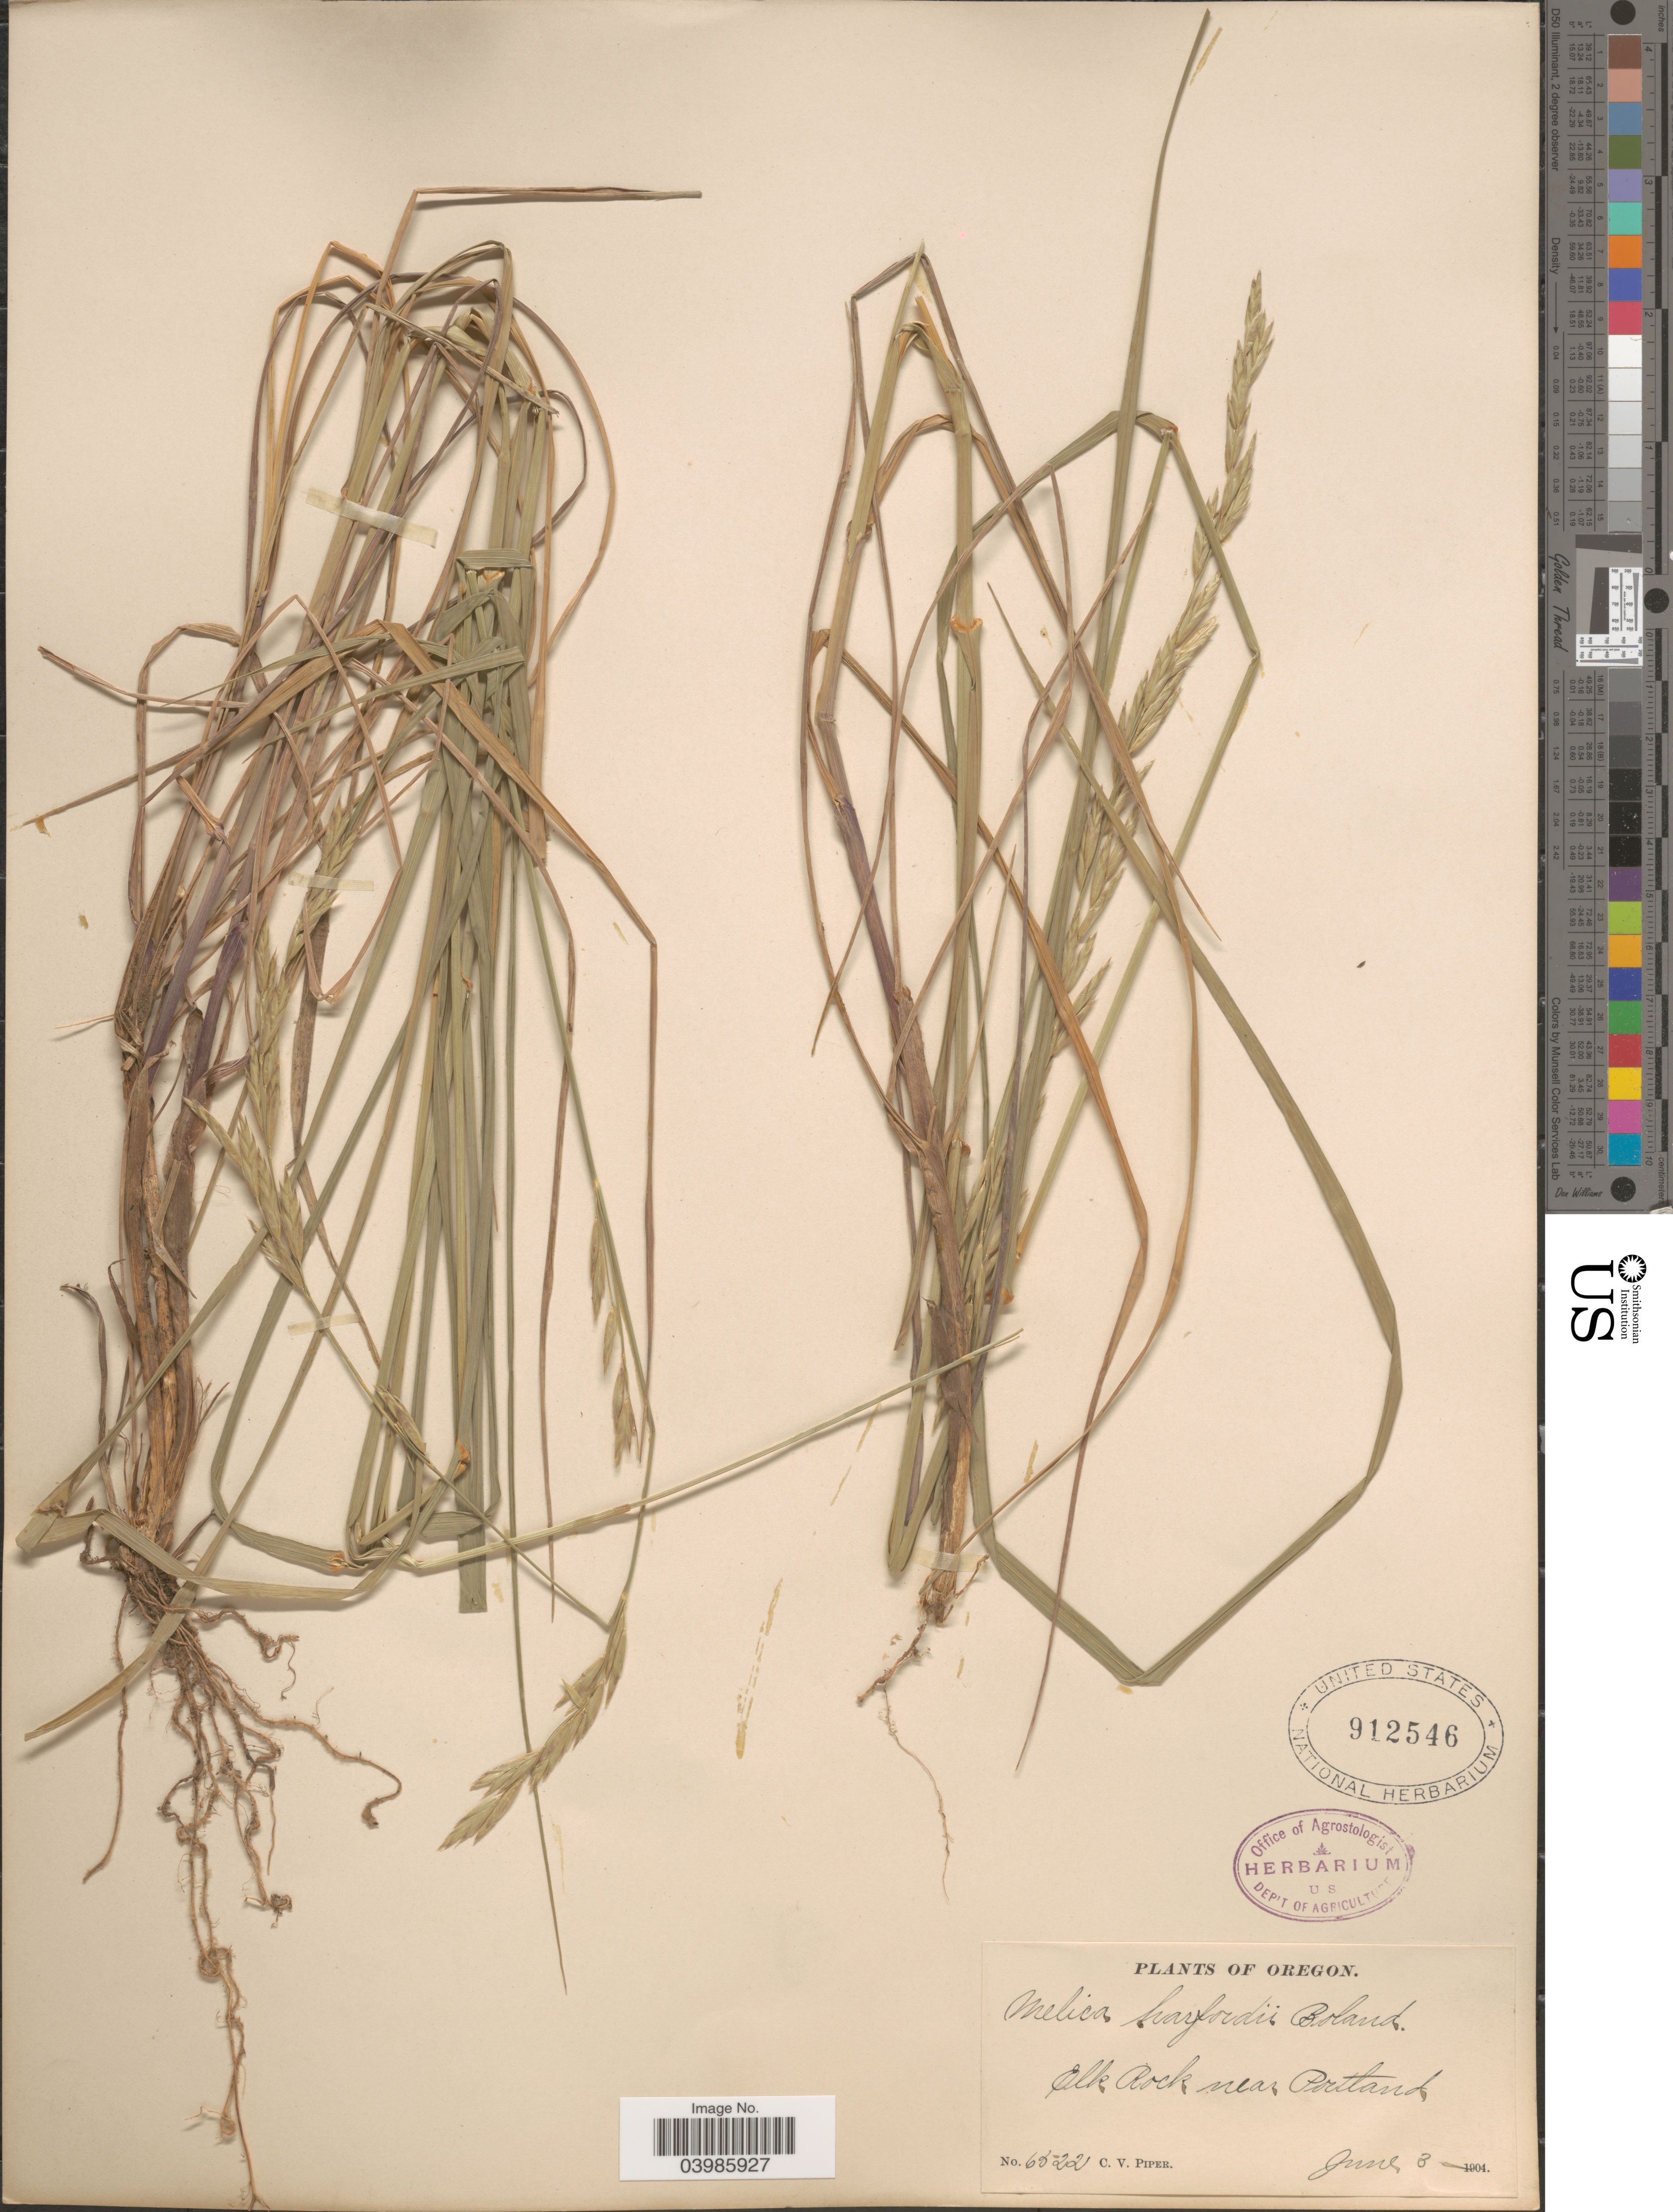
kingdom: Plantae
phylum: Tracheophyta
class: Liliopsida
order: Poales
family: Poaceae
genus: Melica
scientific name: Melica harfordii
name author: Bol.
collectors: C. V. Piper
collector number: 6522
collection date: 1904-06-03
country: United States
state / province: Oregon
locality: Elk Rock near Portland.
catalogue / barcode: US 912546